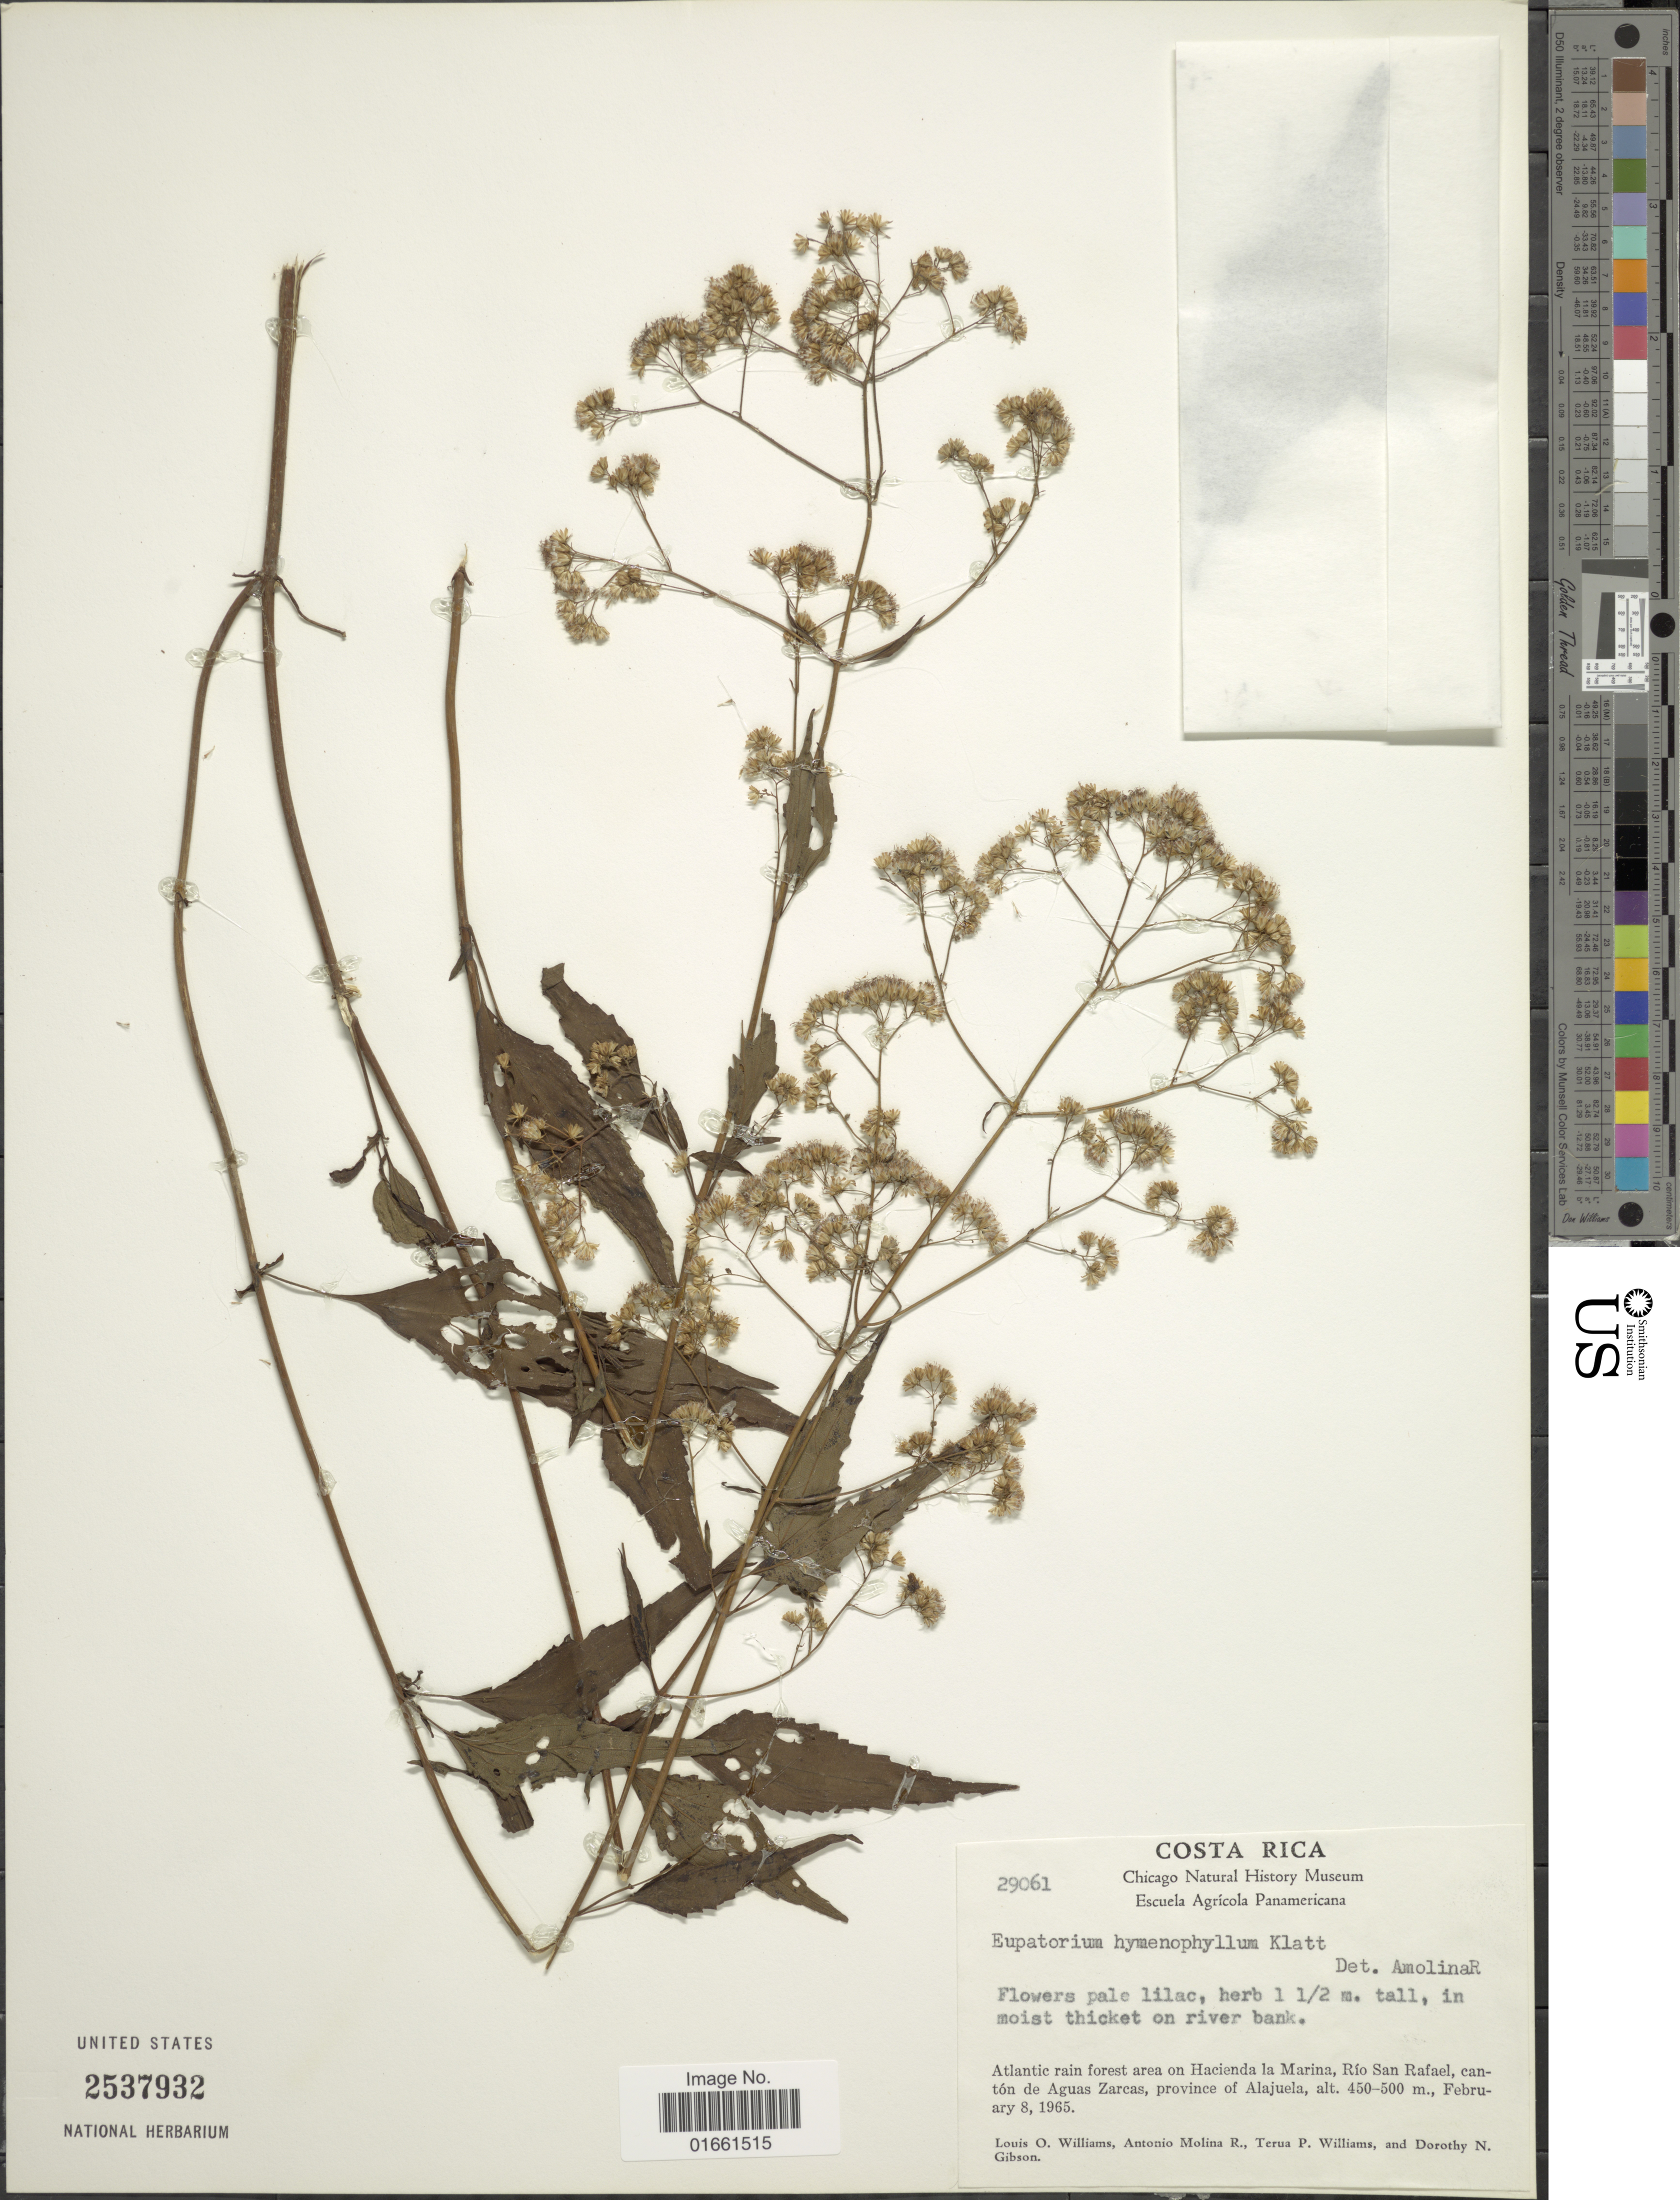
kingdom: Plantae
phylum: Tracheophyta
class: Magnoliopsida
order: Asterales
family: Asteraceae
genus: Fleischmannia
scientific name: Fleischmannia hymenophylla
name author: (Klatt) R.M. King & H. Rob.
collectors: L. O. Williams, A. Molina R., T. P. Williams & D. N. Gibson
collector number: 29061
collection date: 1965-01-08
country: Costa Rica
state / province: Alajuela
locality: Atlantic rain forest area on Hacienda la Marina, Rio San Rafael, canton de Aguas Zarcas, province de Alajuela.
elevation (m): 450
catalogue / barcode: US 2537932